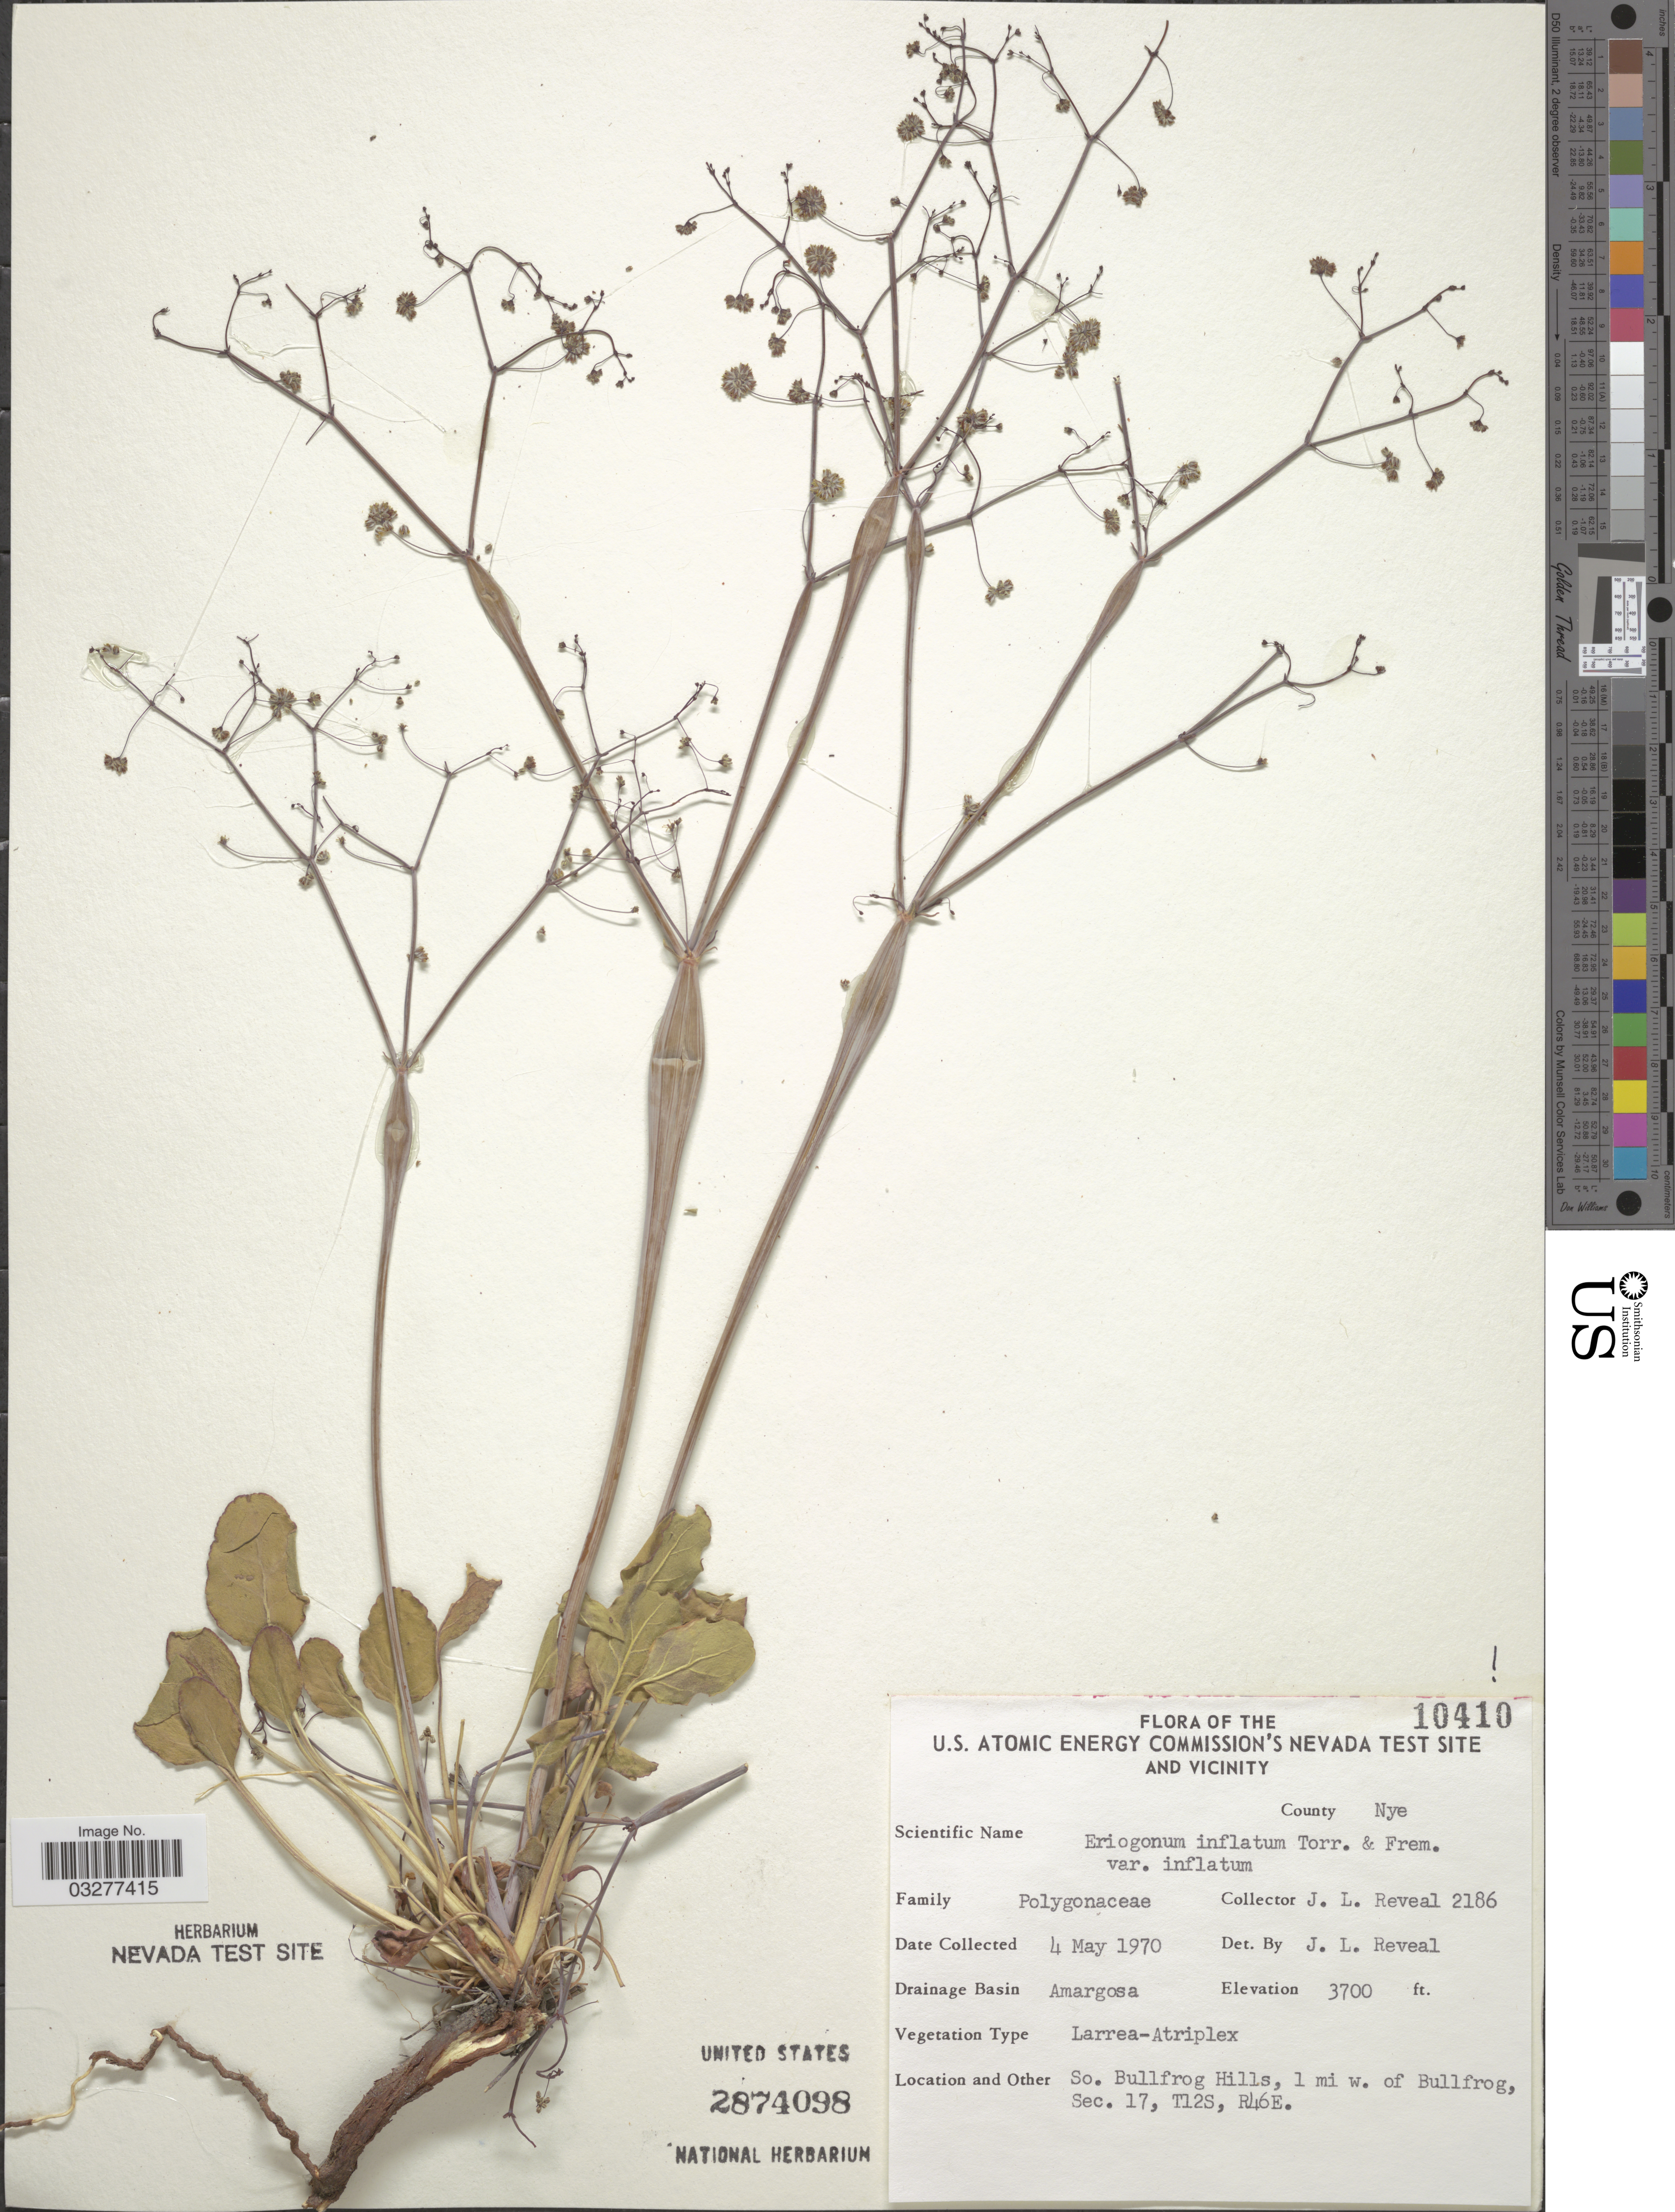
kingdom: Plantae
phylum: Tracheophyta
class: Magnoliopsida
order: Caryophyllales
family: Polygonaceae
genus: Eriogonum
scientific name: Eriogonum inflatum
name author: Torr. & Frém.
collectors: J. L. Reveal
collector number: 2186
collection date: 1970-05-04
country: United States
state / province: Nevada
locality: U. S. Atomic Energy Commission's Nevada Test Site and Vicinity. County Nye. Drainage Basin Amargosa. So. Bullfrog Hills, 1 mi w. of Bullfrog, Sec.17, T12S, R46E.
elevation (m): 1128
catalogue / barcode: US 2874098